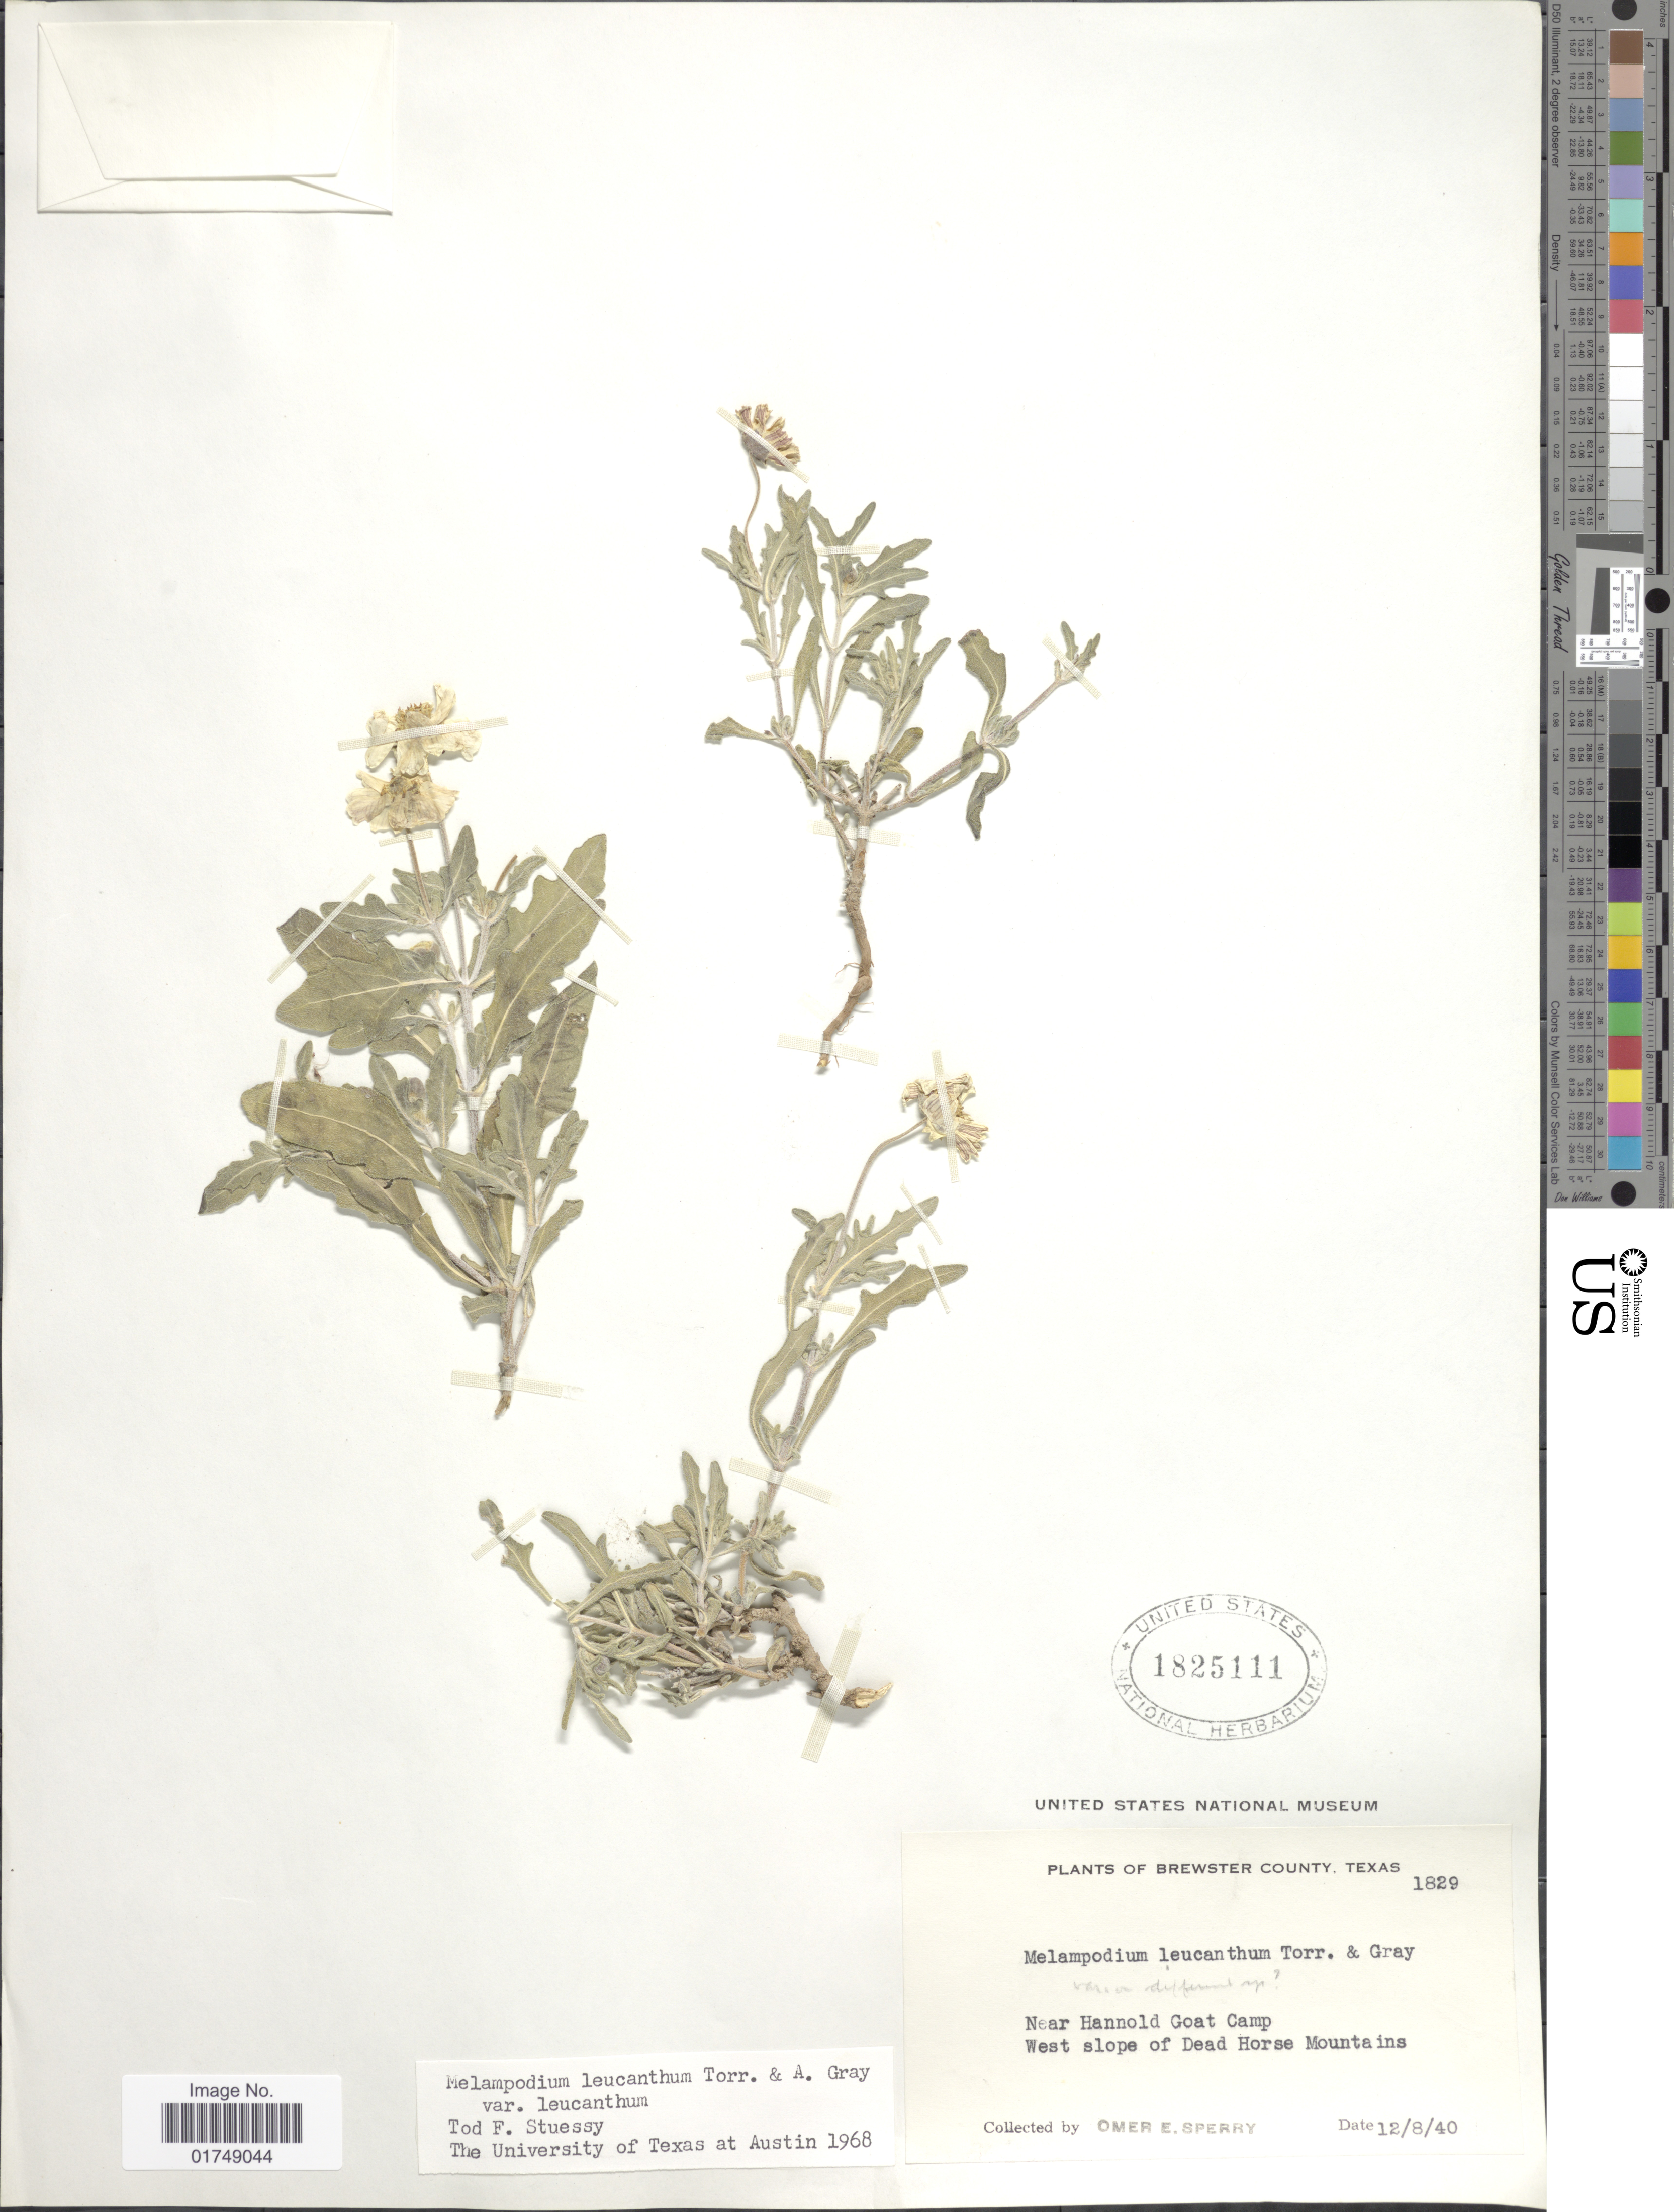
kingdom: Plantae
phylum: Tracheophyta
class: Magnoliopsida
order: Asterales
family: Asteraceae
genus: Melampodium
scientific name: Melampodium leucanthum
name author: Torr. & A. Gray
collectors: O. E. Sperry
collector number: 1829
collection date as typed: Transcribed d/m/y: 8/12/40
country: United States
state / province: Texas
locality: Brewster County. Near Hannold Goat Camp. West slope of Dead Horse Mountains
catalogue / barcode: US 1825111